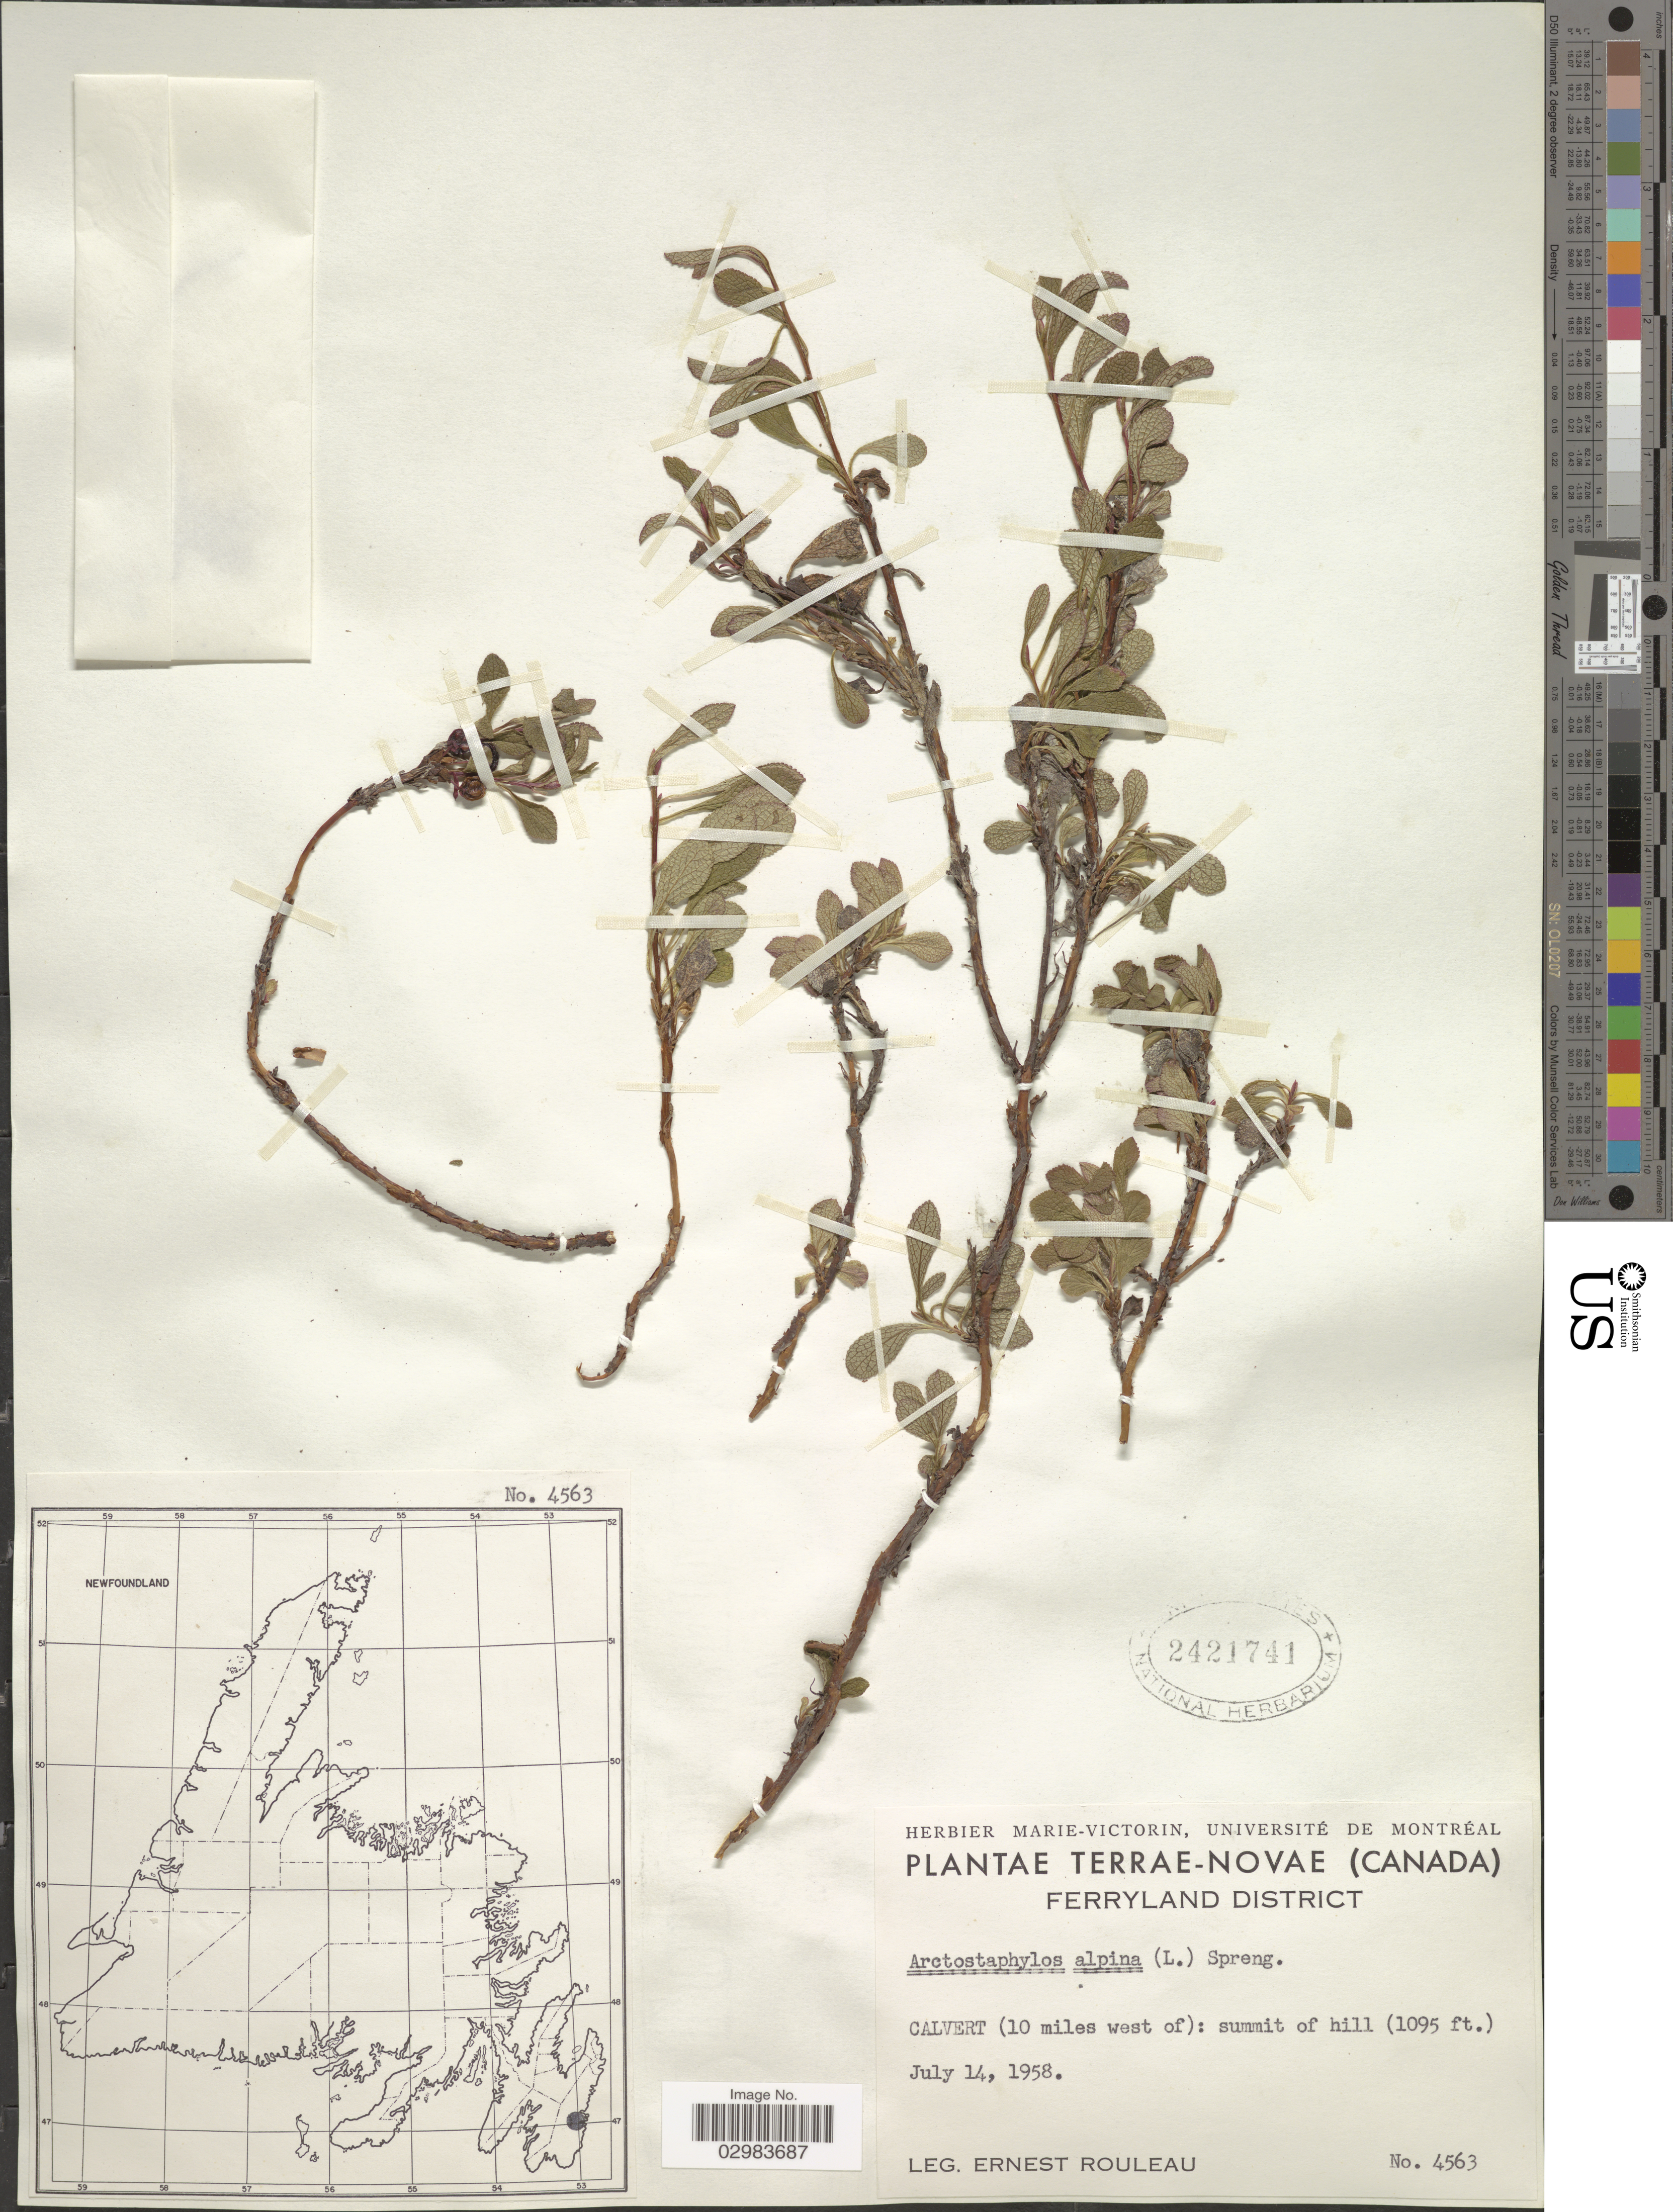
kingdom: Plantae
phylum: Tracheophyta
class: Magnoliopsida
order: Ericales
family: Ericaceae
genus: Arctostaphylos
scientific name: Arctostaphylos alpina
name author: (L.) Spreng.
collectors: E. Rouleau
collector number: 4563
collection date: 1958-07-14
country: Canada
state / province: Newfoundland and Labrador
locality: Terrae-Novae. Ferryland District. Calvert (10 miles west of); summit of hill.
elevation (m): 334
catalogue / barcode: US 2421741